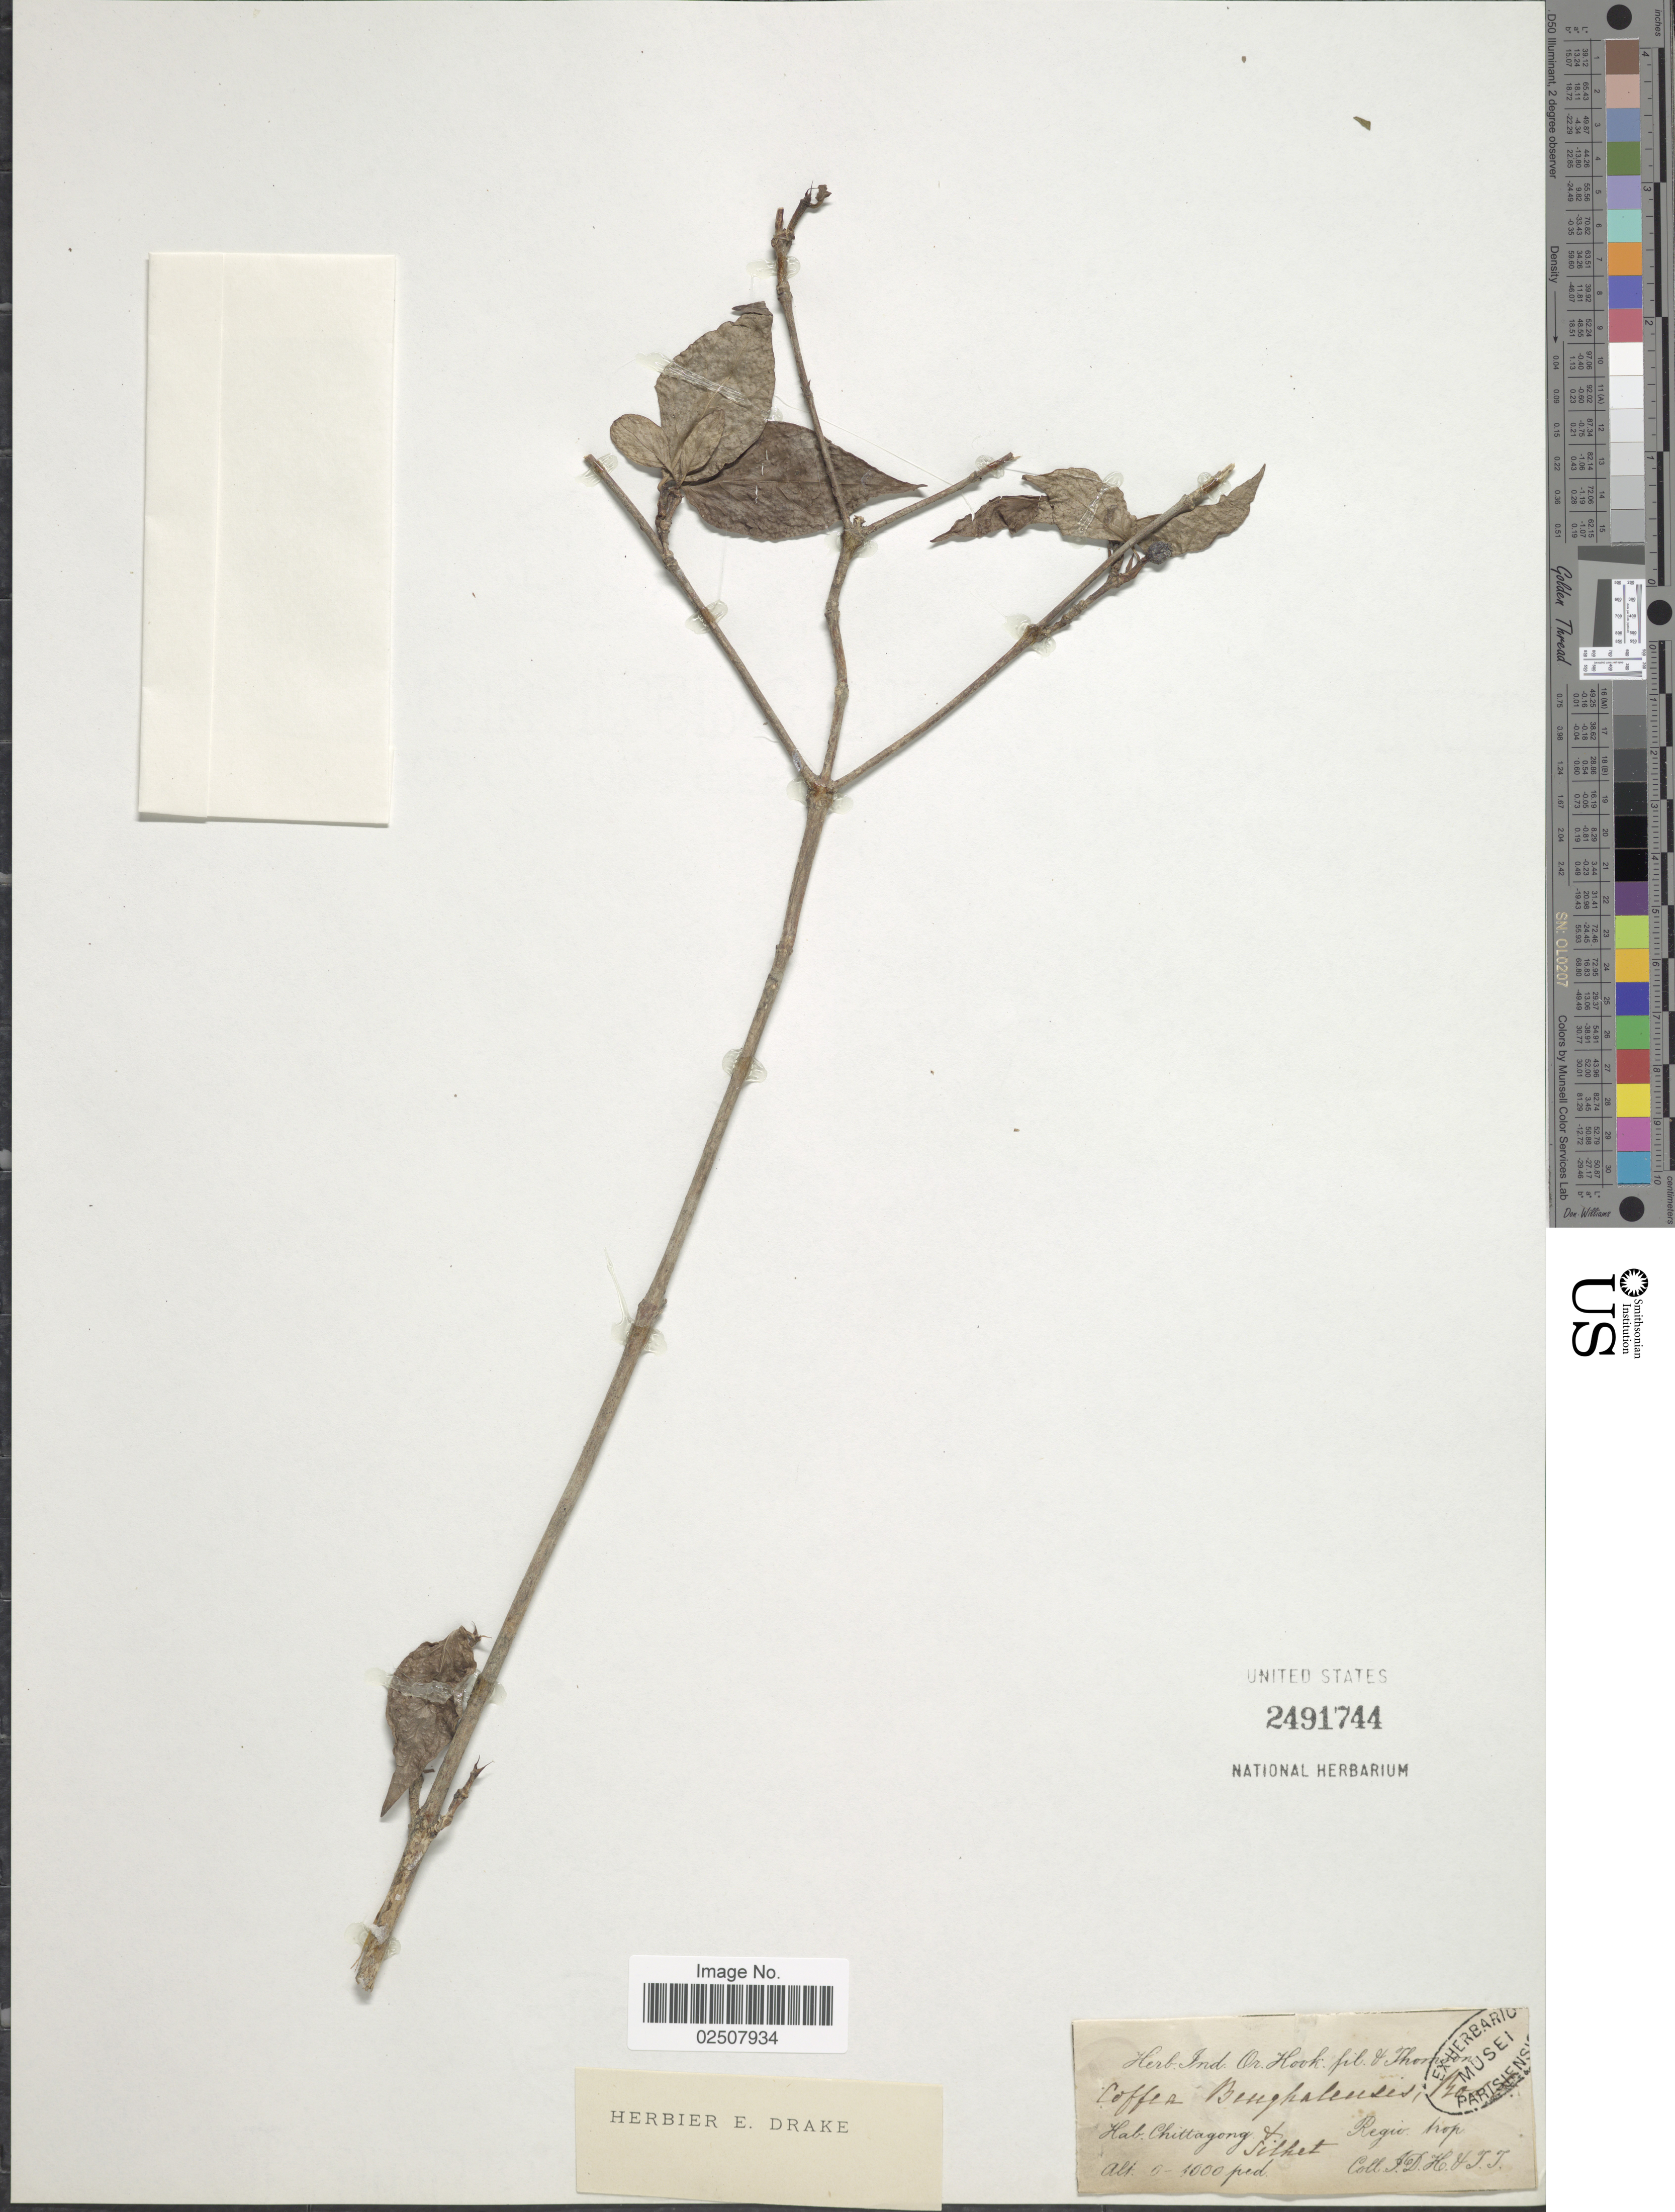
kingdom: Plantae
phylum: Tracheophyta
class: Magnoliopsida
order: Gentianales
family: Rubiaceae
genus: Coffea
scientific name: Coffea benghalensis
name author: B. Heyne ex Roth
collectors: J. D. Hooker & T. Thomson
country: Bangladesh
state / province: Chittagong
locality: Silhet, Regio trop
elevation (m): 0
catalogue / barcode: US 2491744